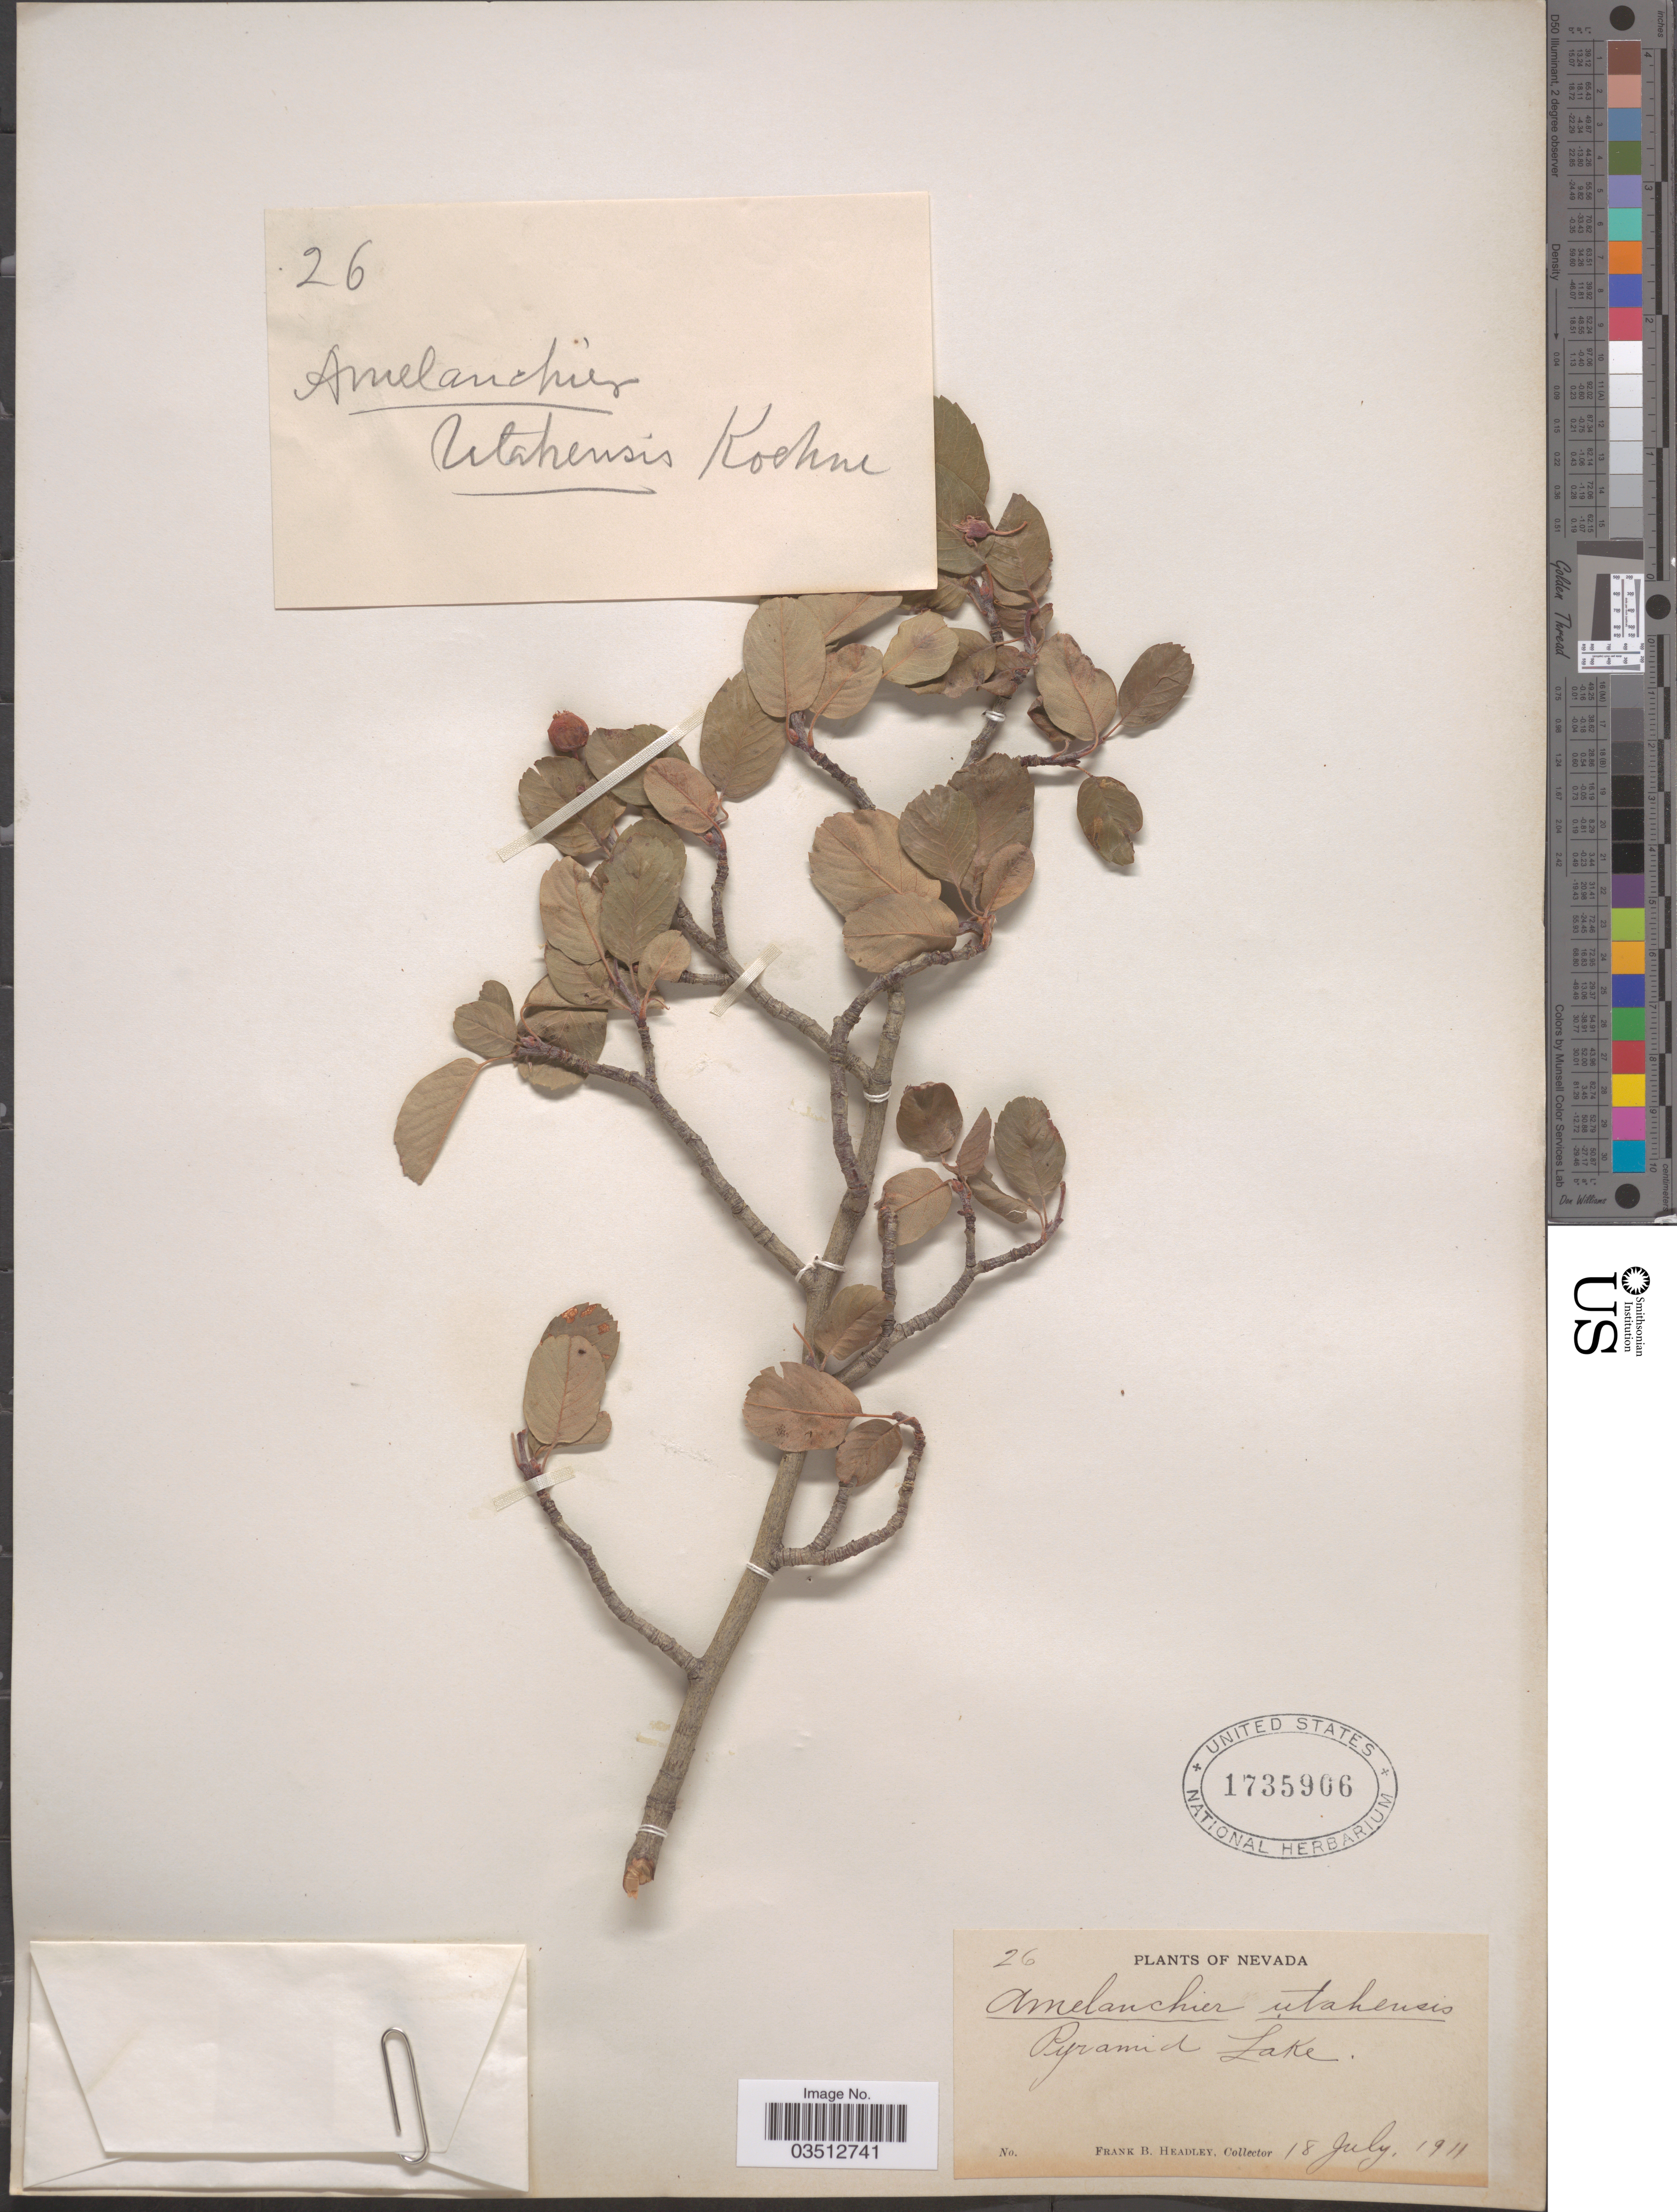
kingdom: Plantae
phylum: Tracheophyta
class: Magnoliopsida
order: Rosales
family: Rosaceae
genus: Amelanchier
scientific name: Amelanchier utahensis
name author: Koehne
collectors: F. B. Headley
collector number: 26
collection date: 1911-07-18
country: United States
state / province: Nevada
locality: Pyramid Lake.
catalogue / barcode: US 1735906